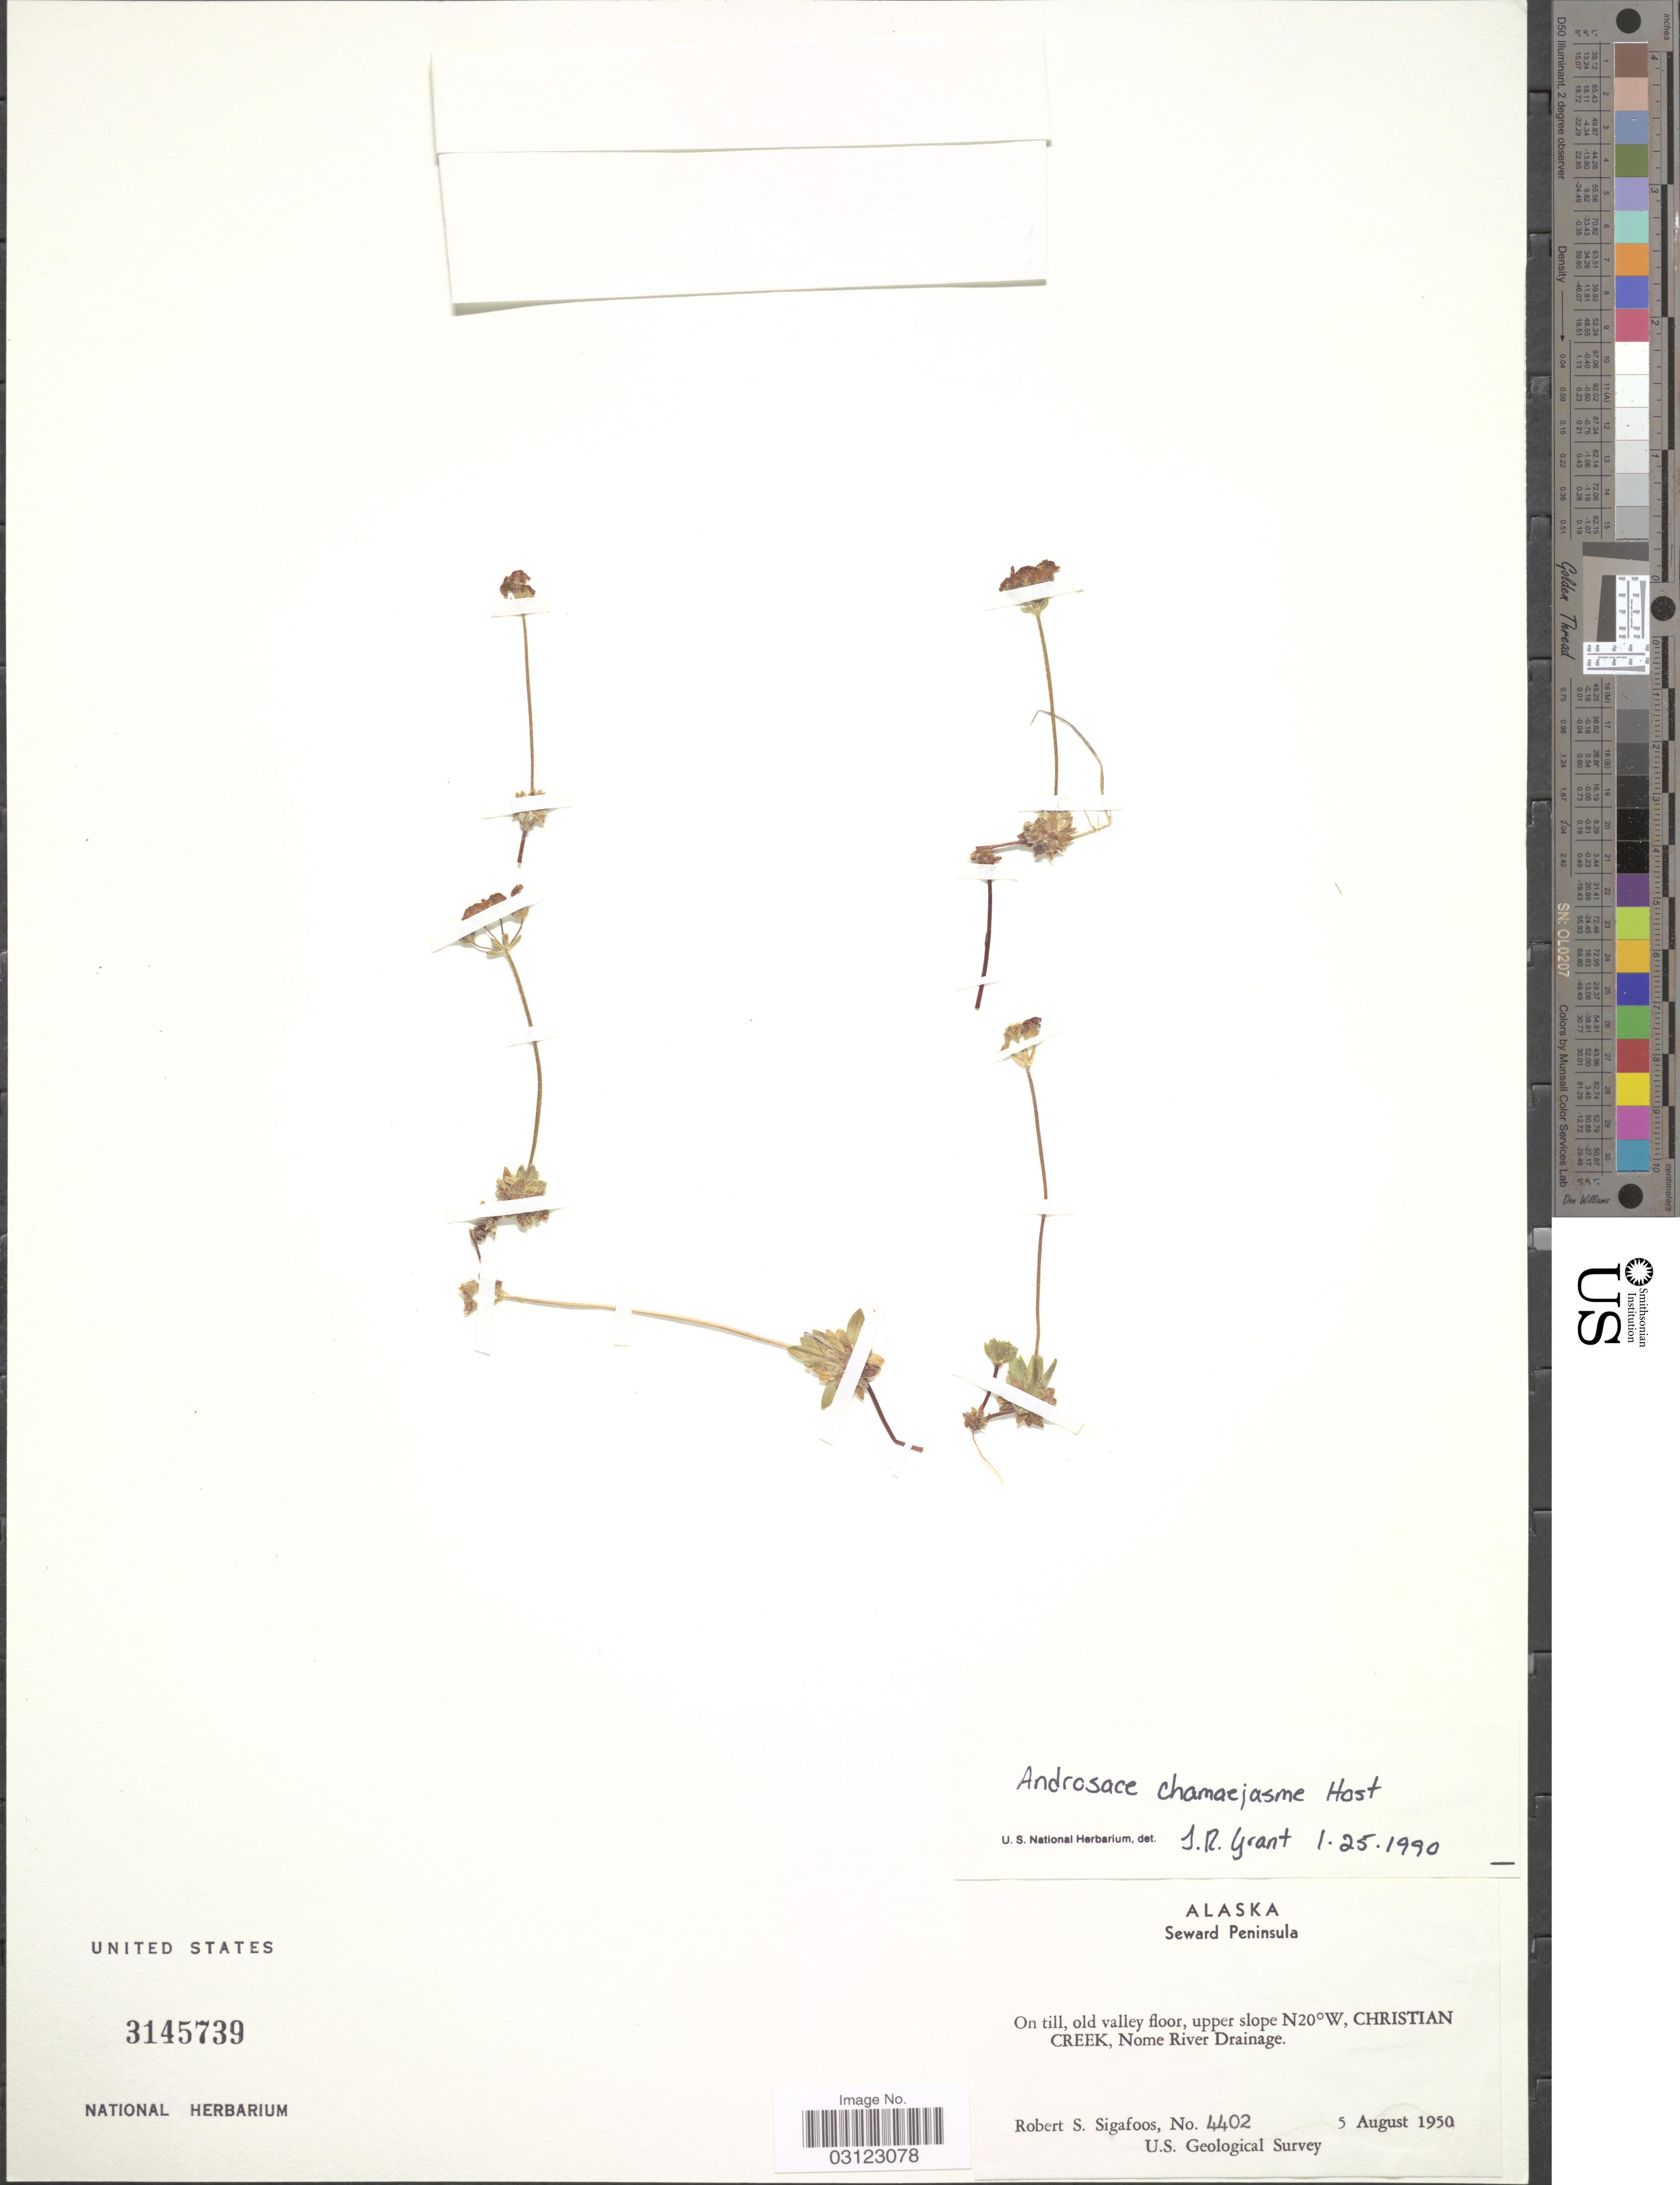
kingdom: Plantae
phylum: Tracheophyta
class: Magnoliopsida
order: Ericales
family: Primulaceae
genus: Androsace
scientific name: Androsace chamaejasme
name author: Wulfen ex Host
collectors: R. Sigafoos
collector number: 4402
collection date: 1950-08-05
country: United States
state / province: Alaska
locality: Seward Peninsula. On till, old valley floor, upper slope N20°W, Christian Creek, Nome River Drainage.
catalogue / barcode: US 3145739